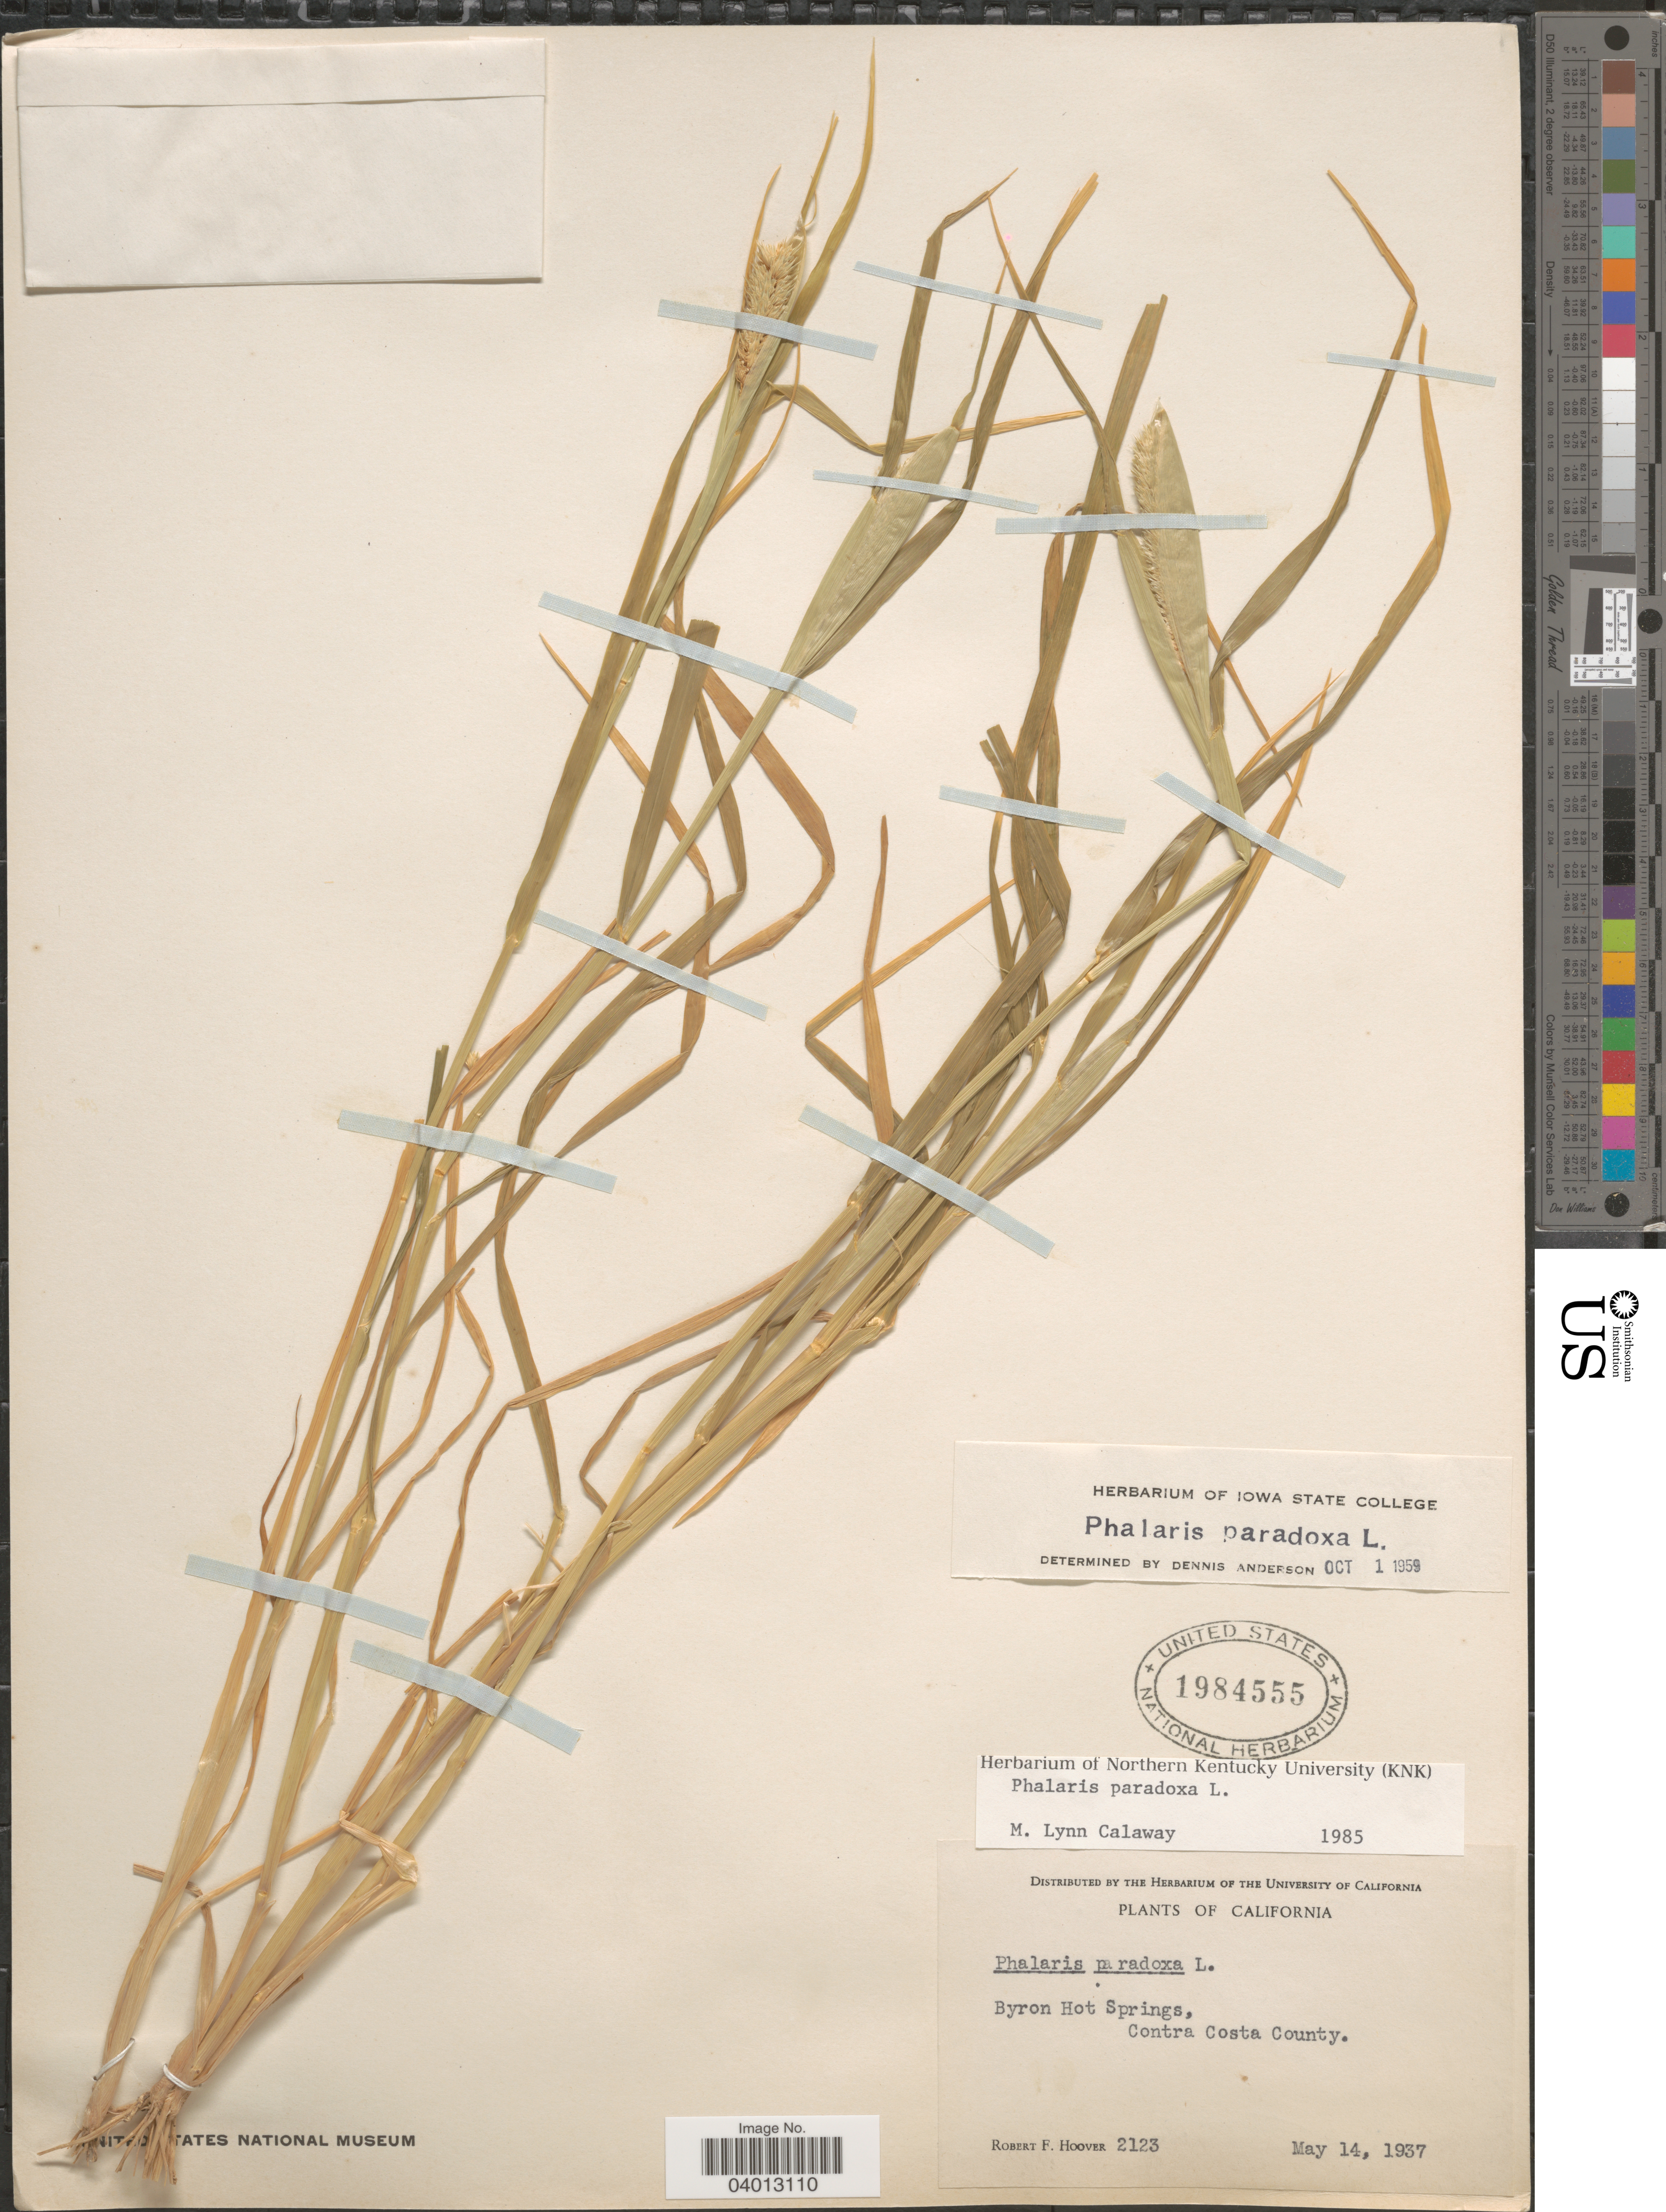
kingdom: Plantae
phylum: Tracheophyta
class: Liliopsida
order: Poales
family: Poaceae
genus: Phalaris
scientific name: Phalaris paradoxa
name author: L.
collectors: R. F. Hoover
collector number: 2123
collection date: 1937-05-14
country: United States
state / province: California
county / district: Contra Costa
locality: Byron Hot Springs, Contra Costa County.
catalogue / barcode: US 1984555